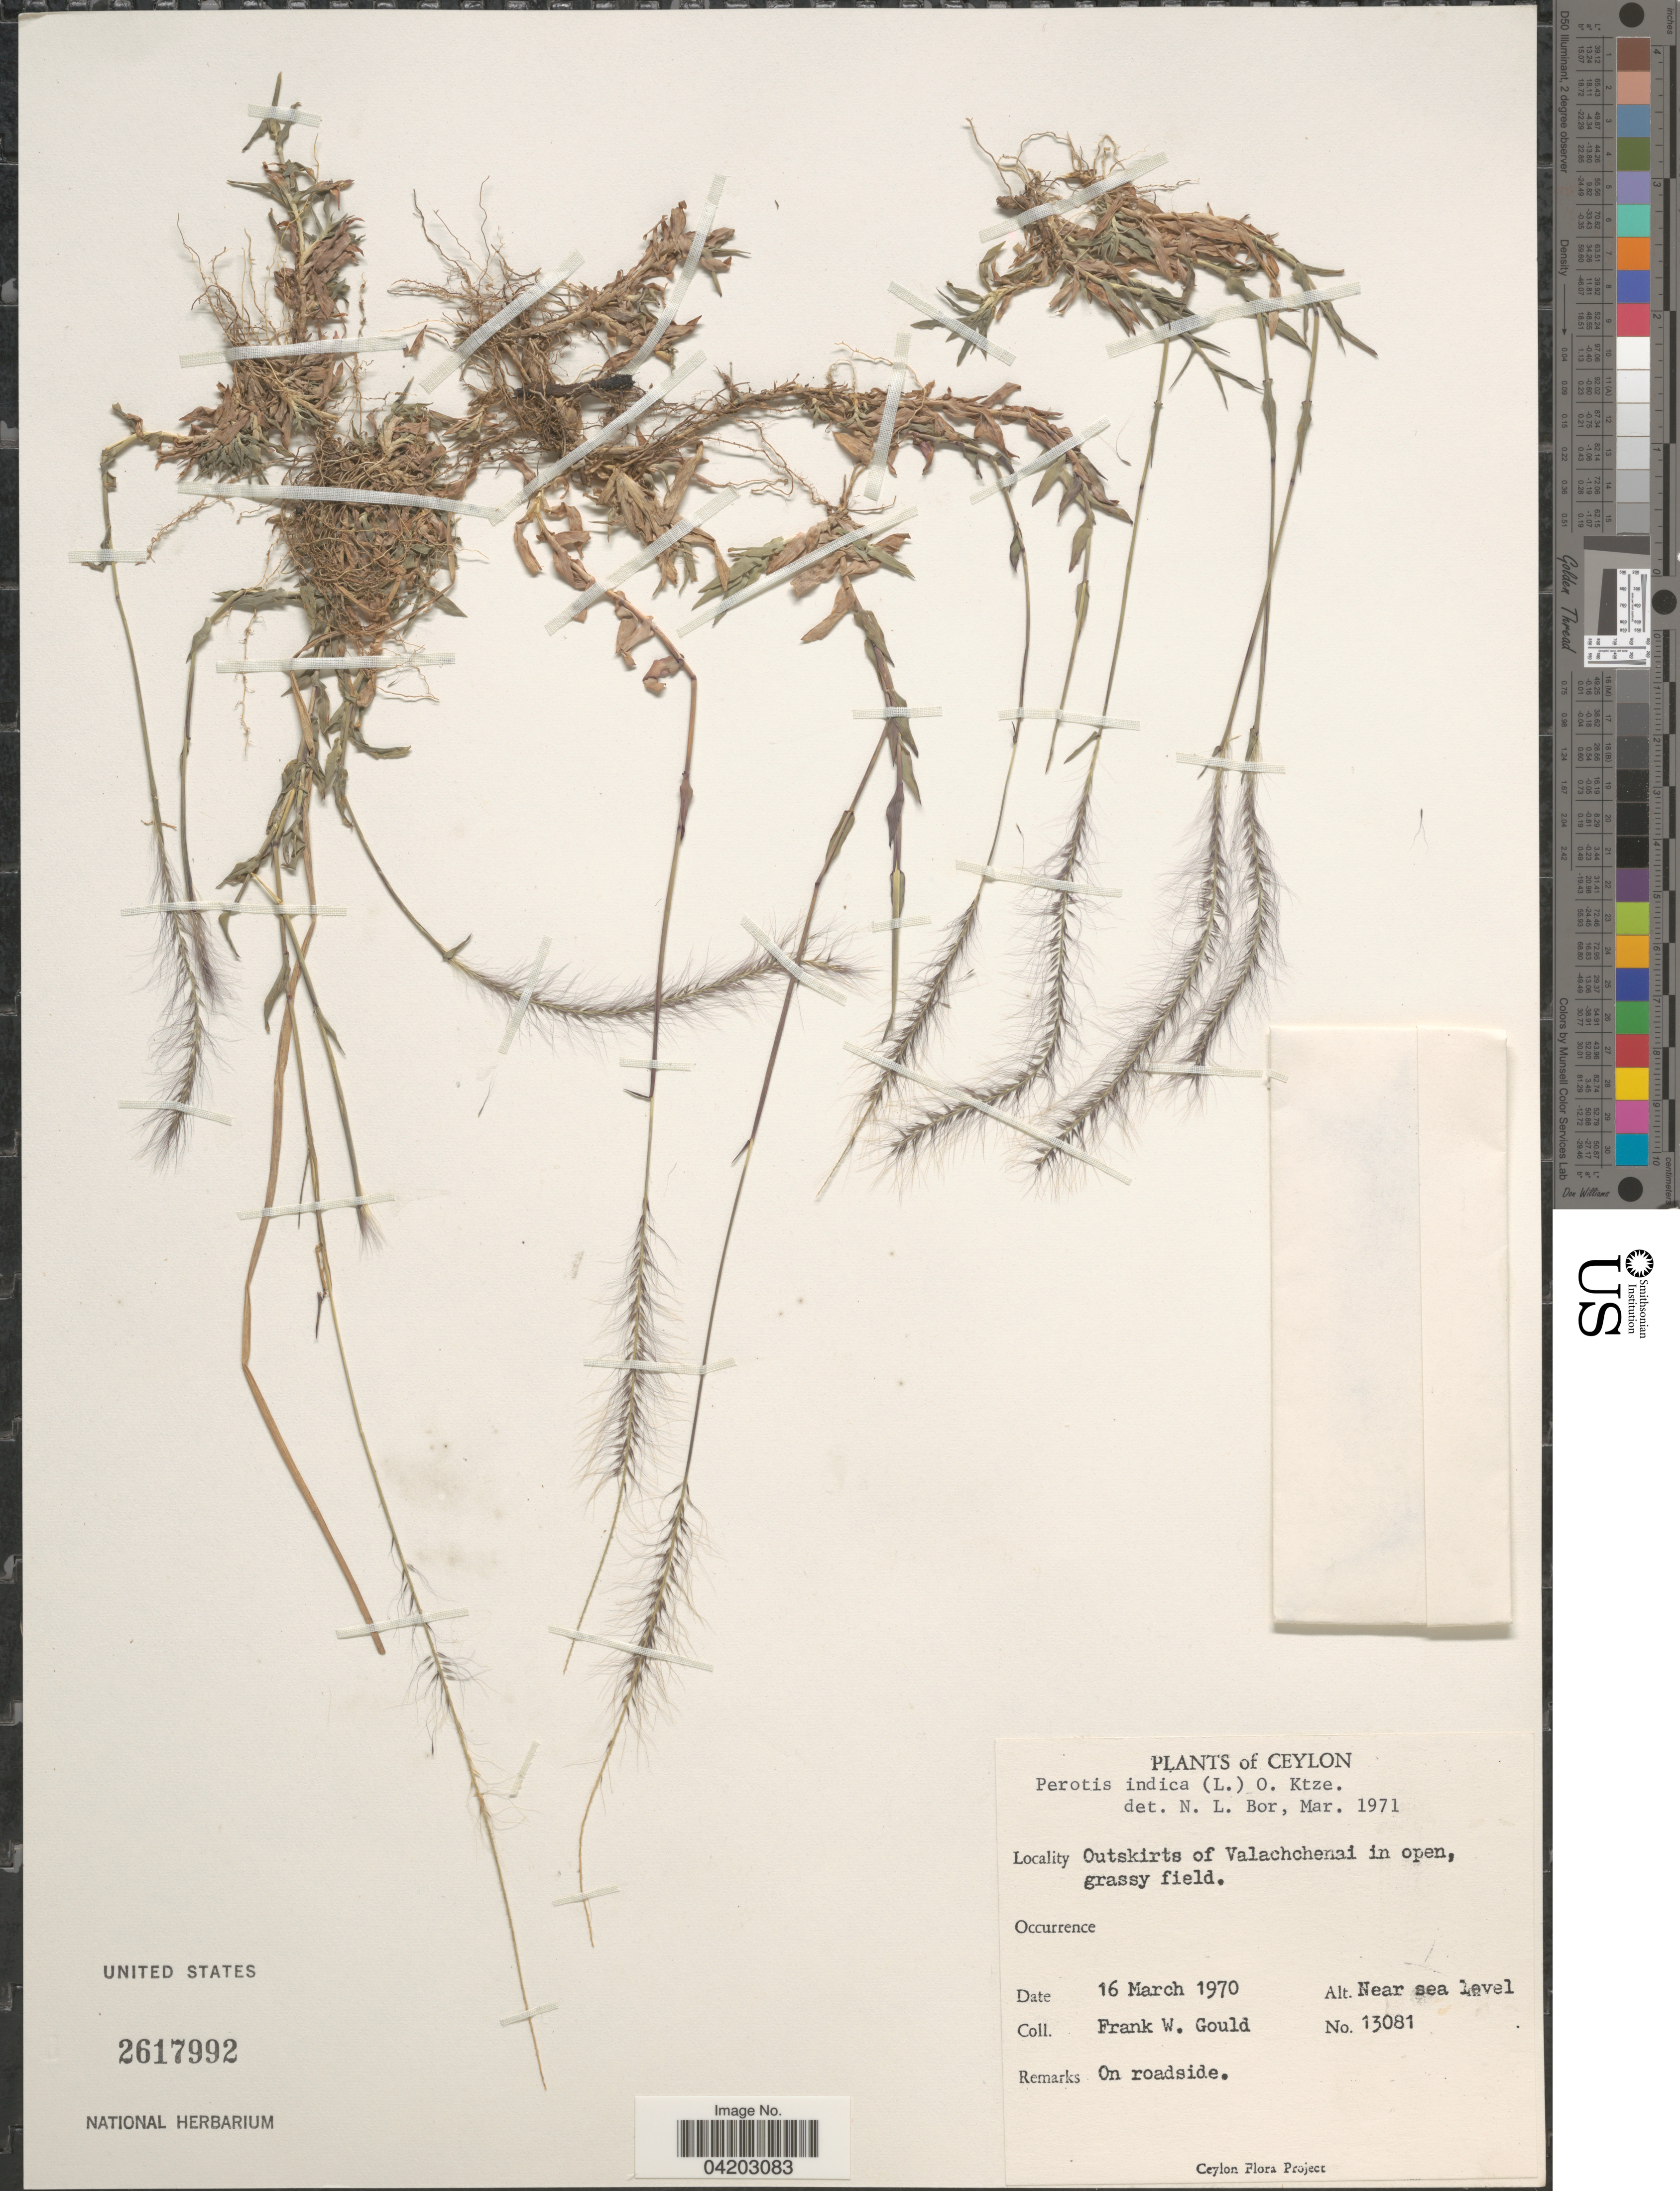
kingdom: Plantae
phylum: Tracheophyta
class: Liliopsida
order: Poales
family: Poaceae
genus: Perotis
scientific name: Perotis indica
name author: (L.) Kuntze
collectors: F. W. Gould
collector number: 13081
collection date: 1970-03-16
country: Sri Lanka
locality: Ceylon. Outskirts of Valachchenai in open, grassy field. On roadside.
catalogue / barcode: US 2617992